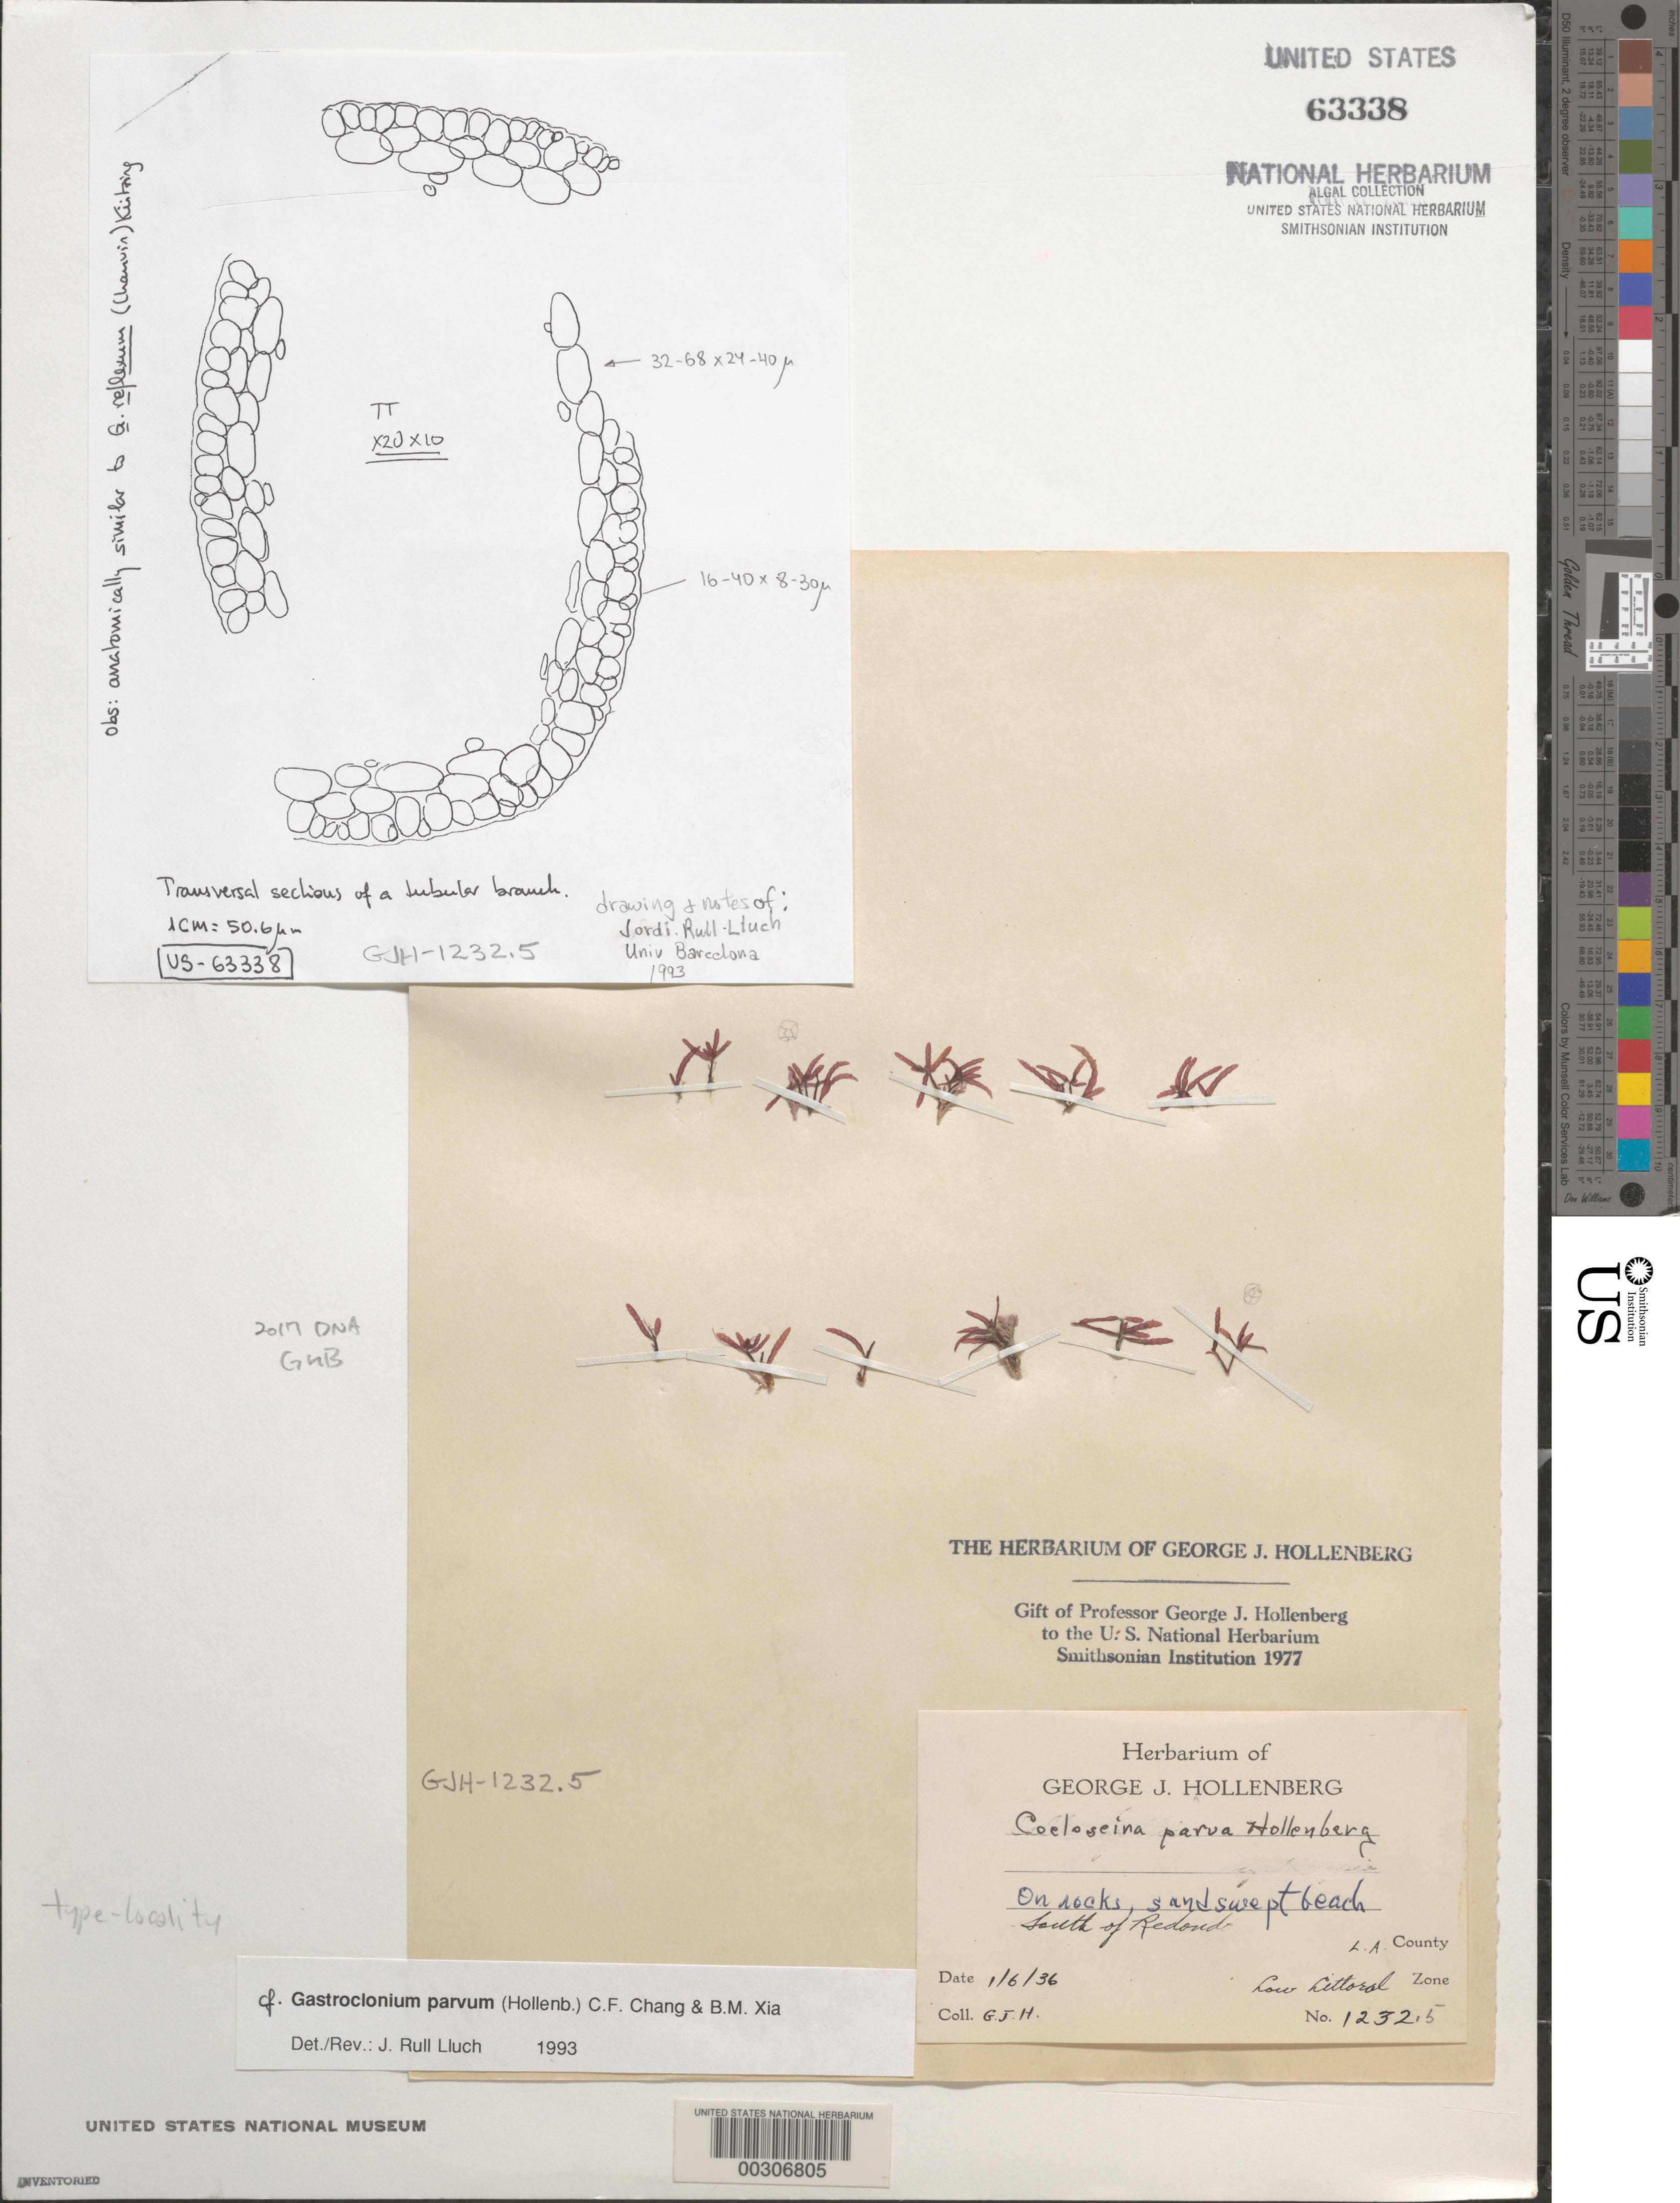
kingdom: Plantae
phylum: Rhodophyta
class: Florideophyceae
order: Rhodymeniales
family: Champiaceae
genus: Gastroclonium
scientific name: Gastroclonium parvum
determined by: Lluch, J. R.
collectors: G. Hollenberg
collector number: GJH 1232.5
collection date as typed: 06 Jan 1936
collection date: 1936-01-06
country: United States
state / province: California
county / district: Los Angeles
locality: South of Redondo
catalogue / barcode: US 63338